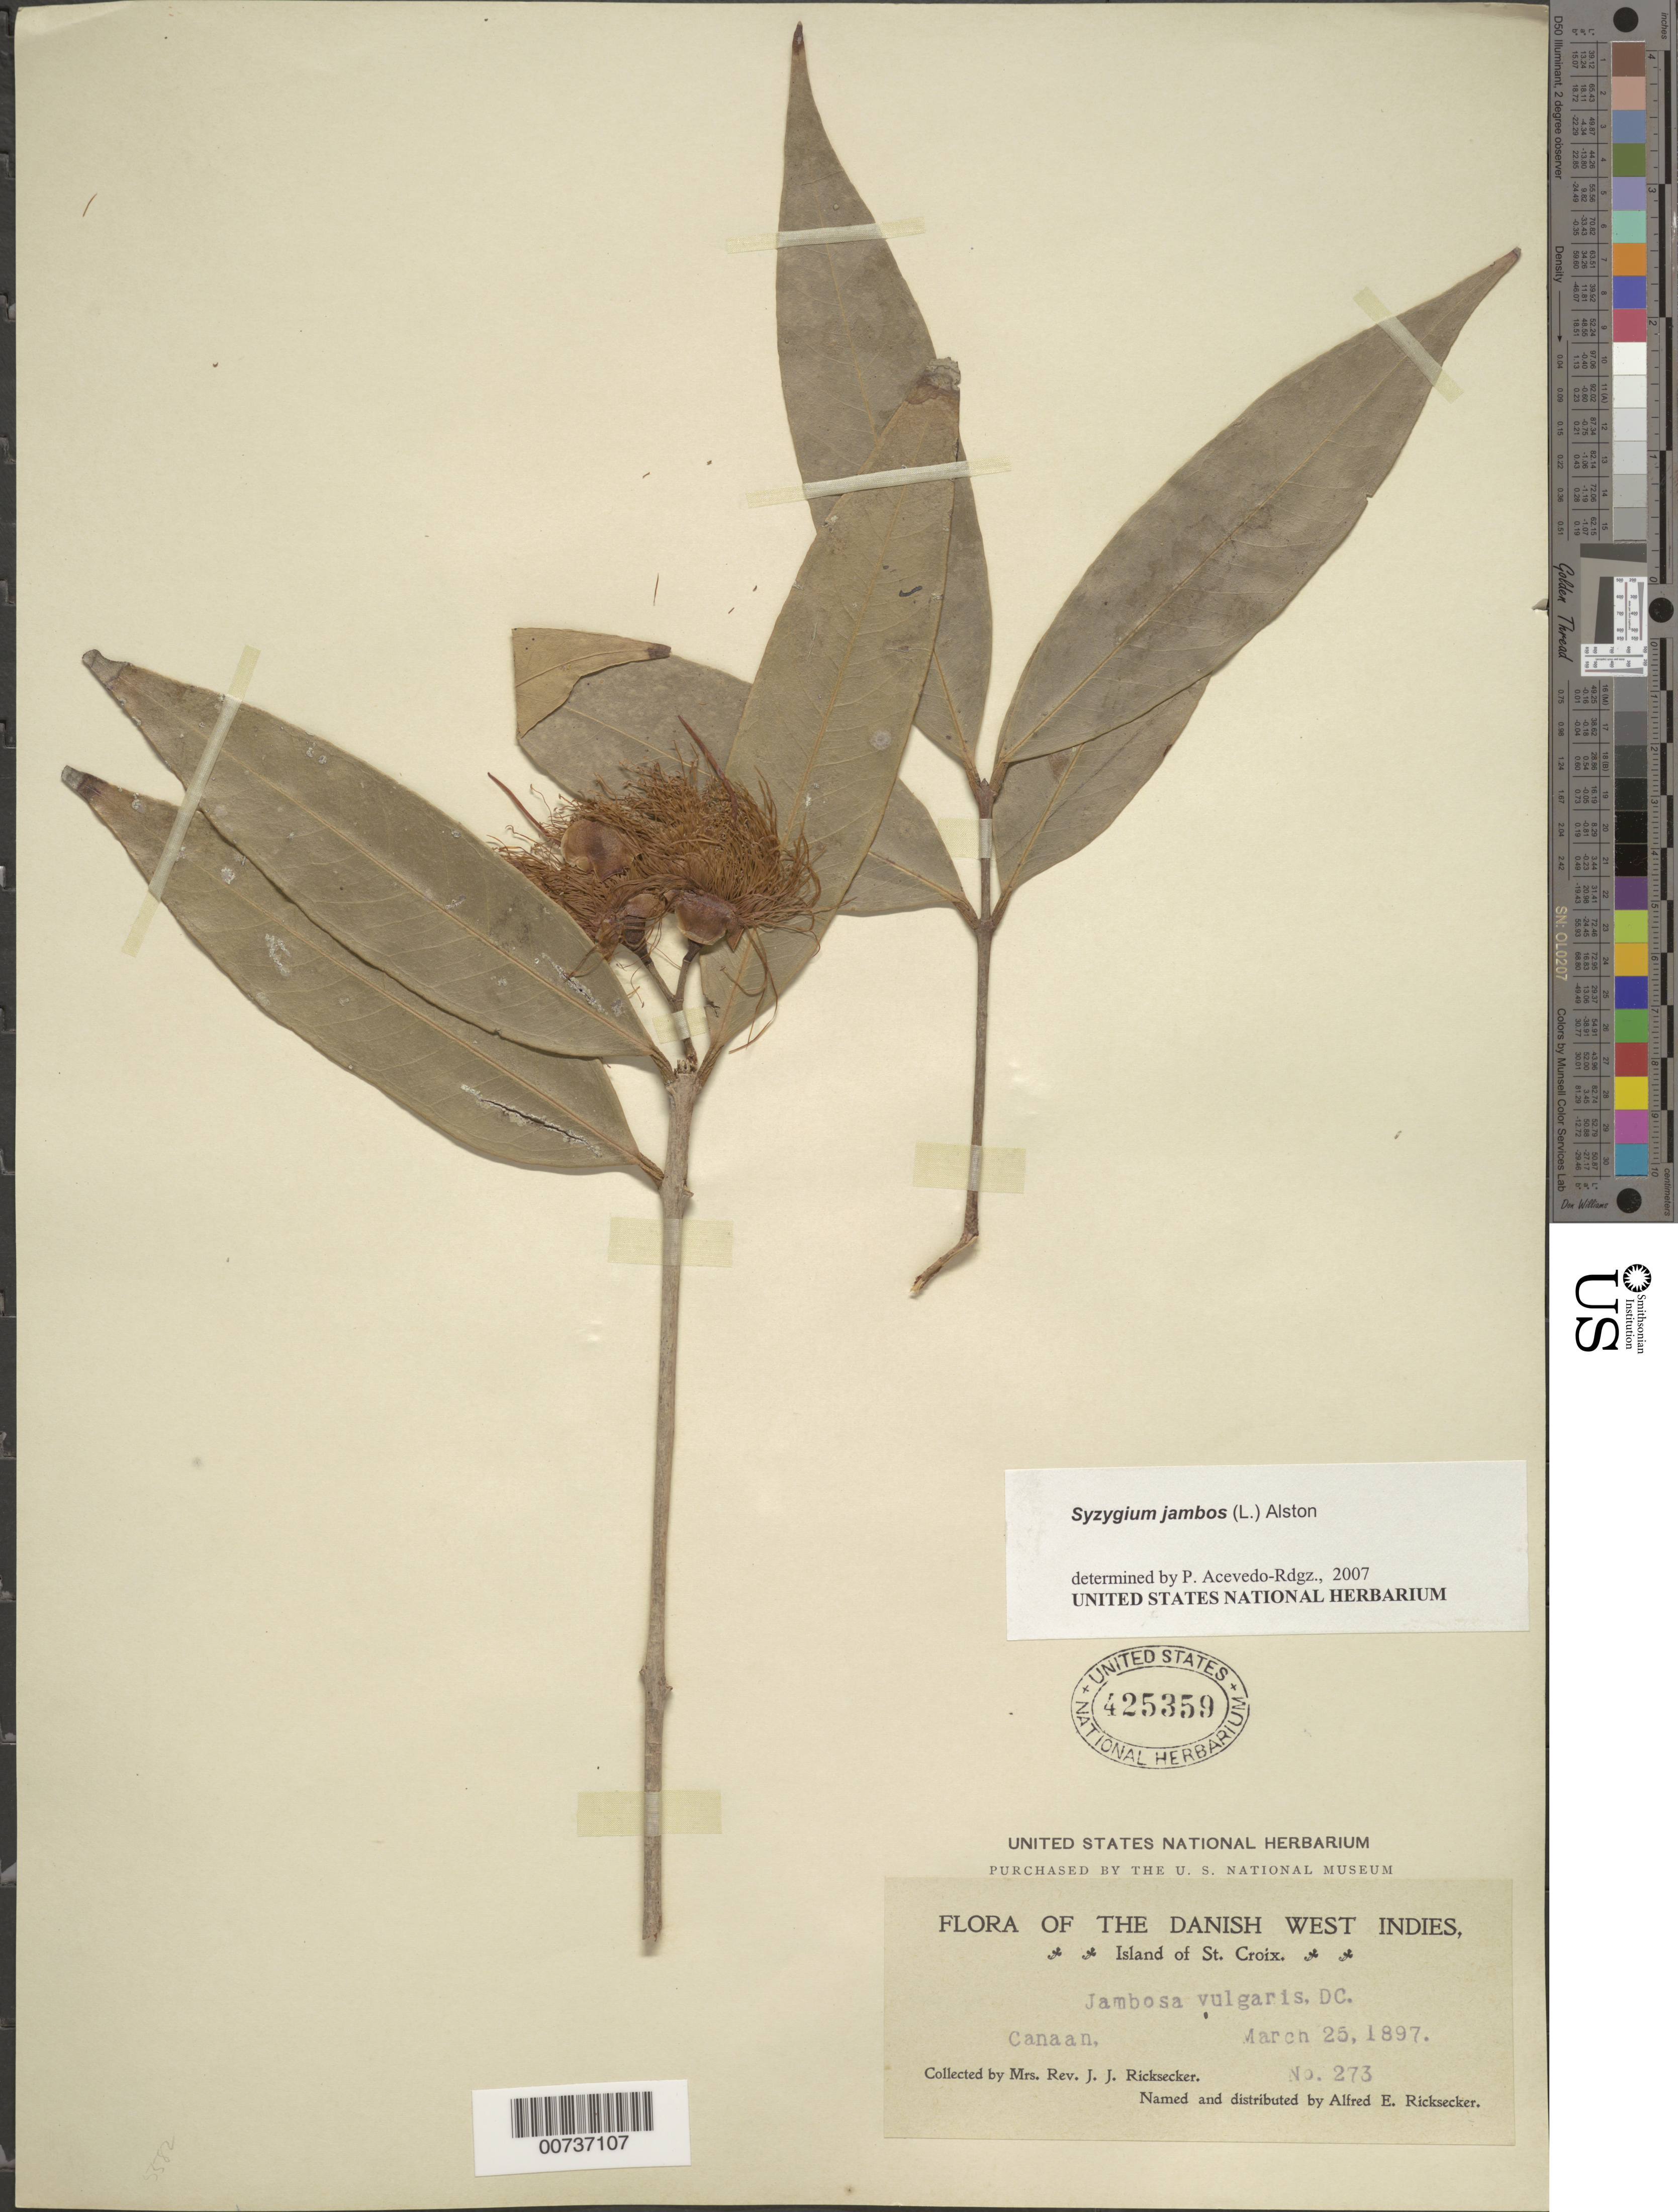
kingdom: Plantae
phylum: Tracheophyta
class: Magnoliopsida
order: Myrtales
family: Myrtaceae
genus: Syzygium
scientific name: Syzygium jambos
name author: (L.) Alston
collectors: L. A. Ricksecker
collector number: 273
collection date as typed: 25 Mar 1897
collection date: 1897-03-25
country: U.S. Virgin Islands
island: St. Croix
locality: Canaan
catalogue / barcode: US 425359